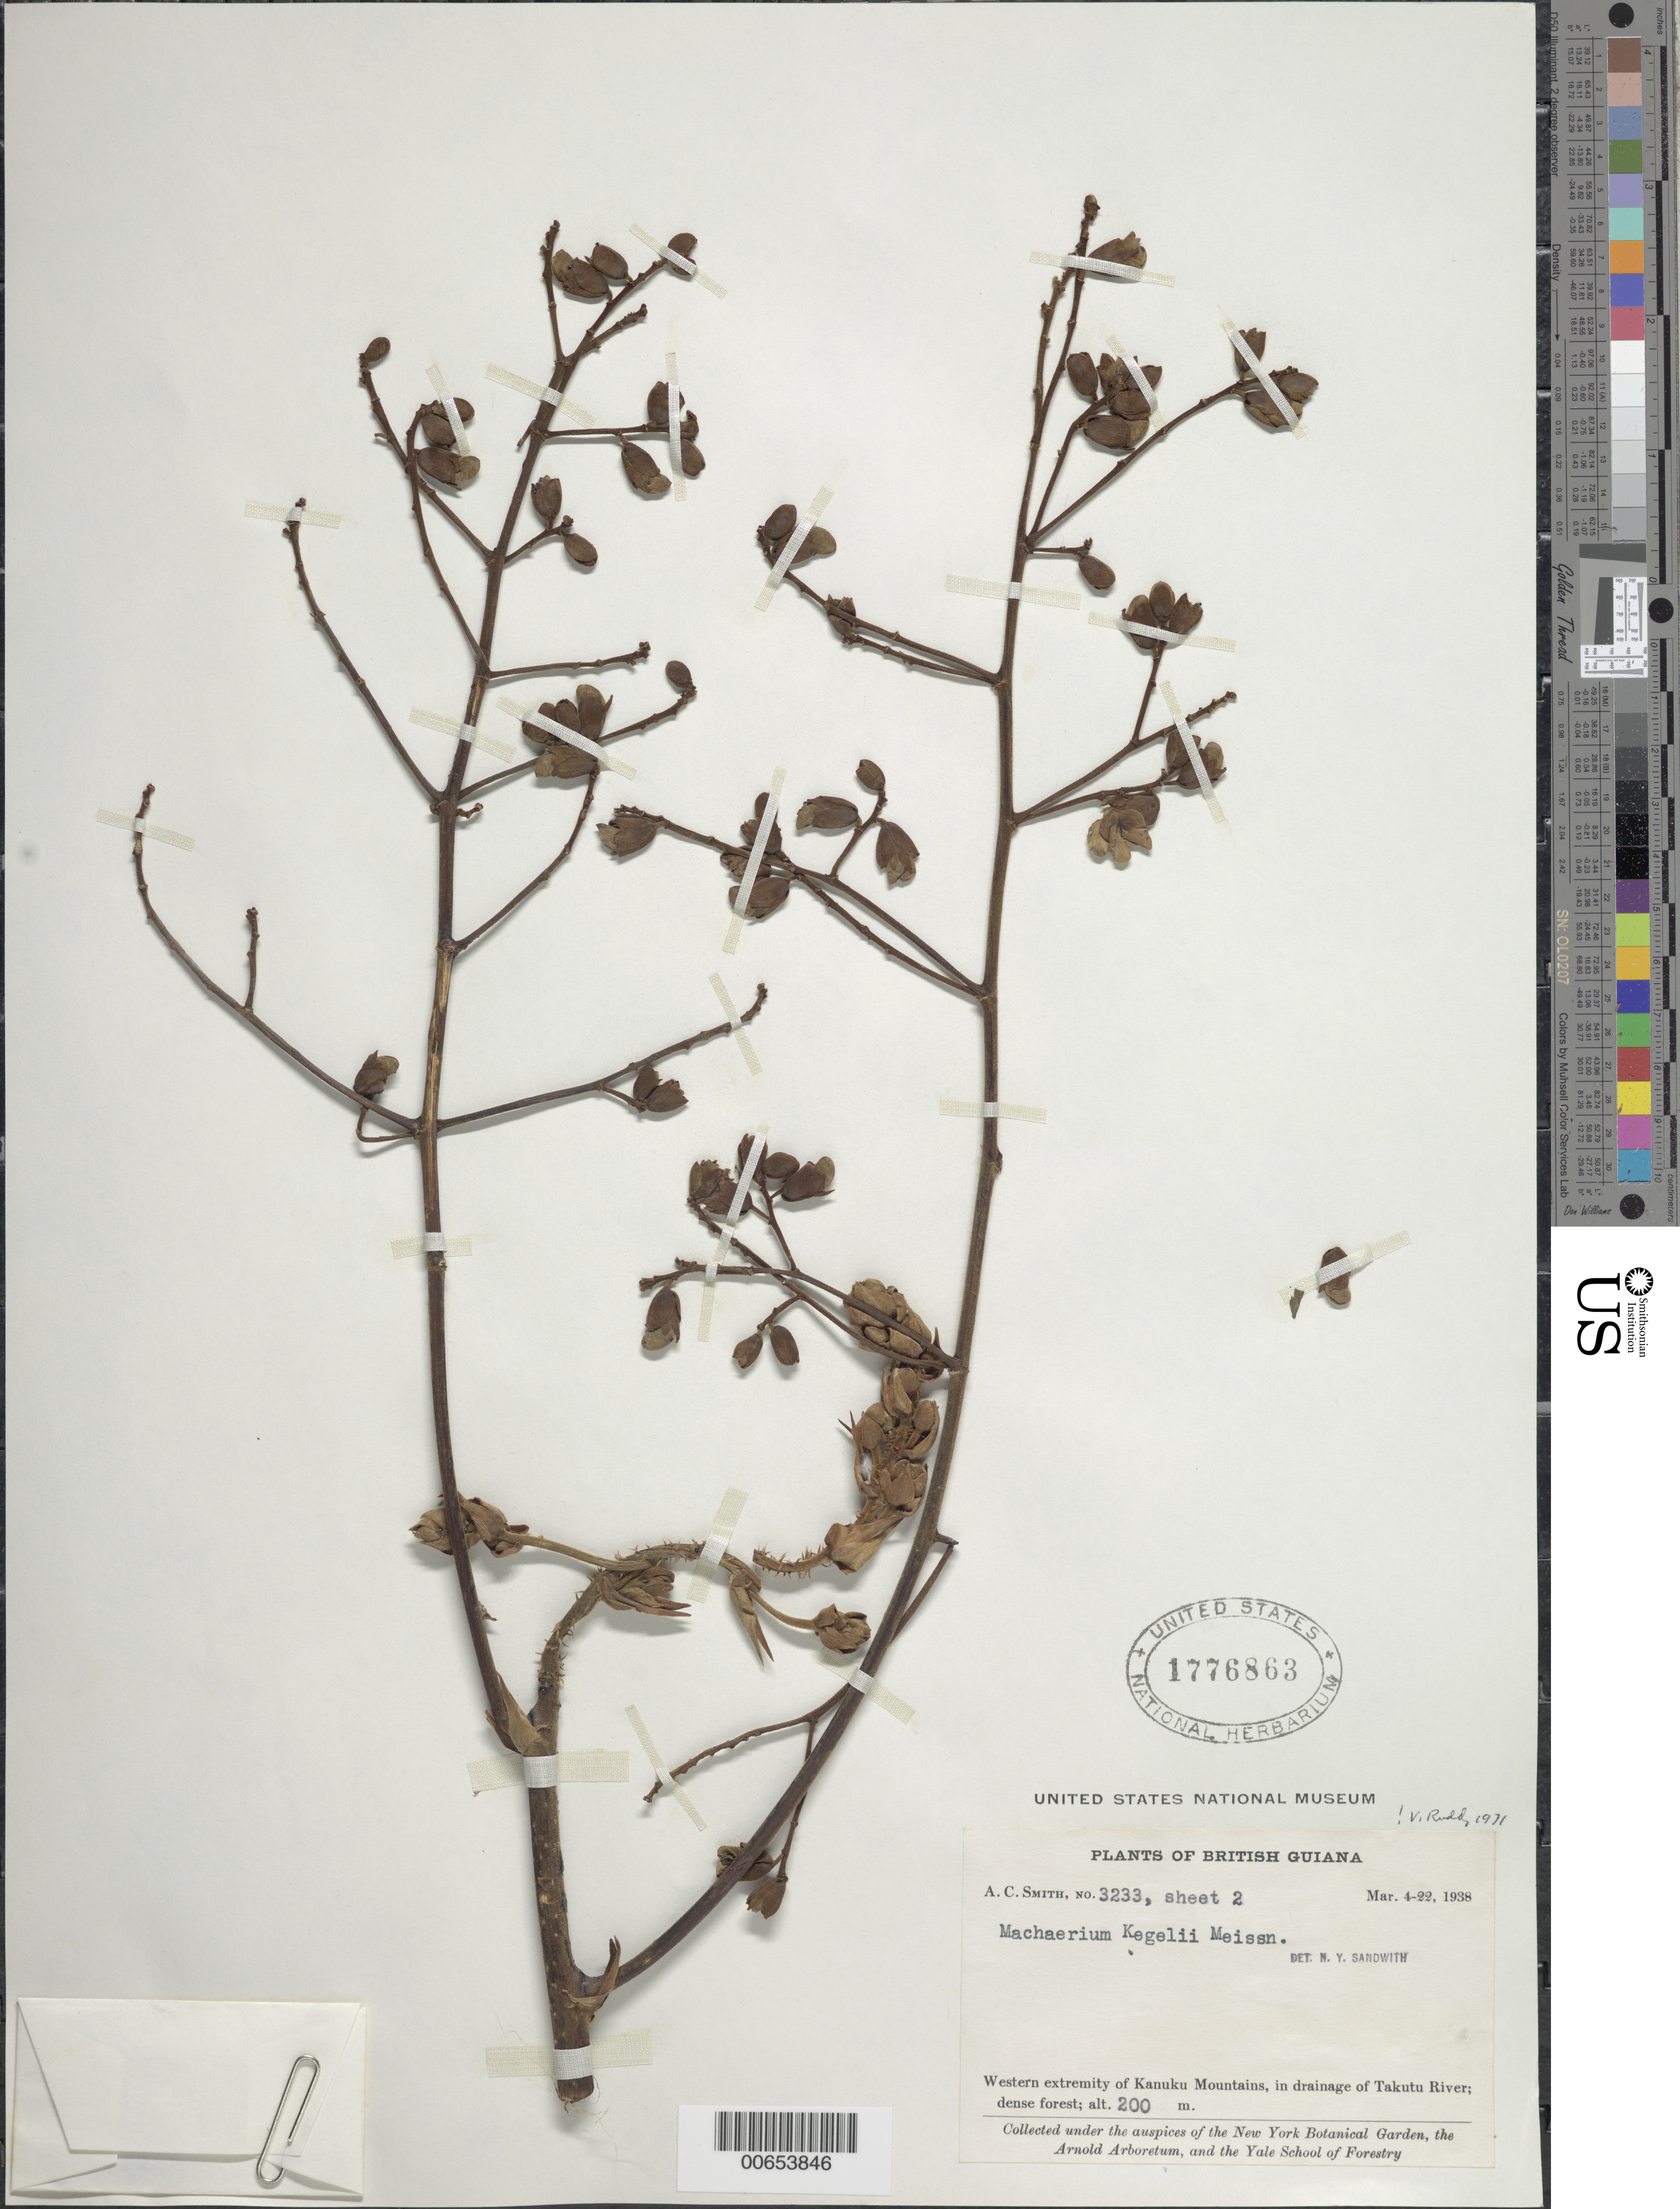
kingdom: Plantae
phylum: Tracheophyta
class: Magnoliopsida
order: Fabales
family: Fabaceae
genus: Machaerium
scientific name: Machaerium kegelii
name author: Meisn.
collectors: A. C. Smith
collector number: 3233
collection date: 1938-03-04/1938-03-22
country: Guyana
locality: British Guiana, Western extremity of Kanuku Mountains, in drainage of Takuta River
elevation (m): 200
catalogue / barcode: US 1776863